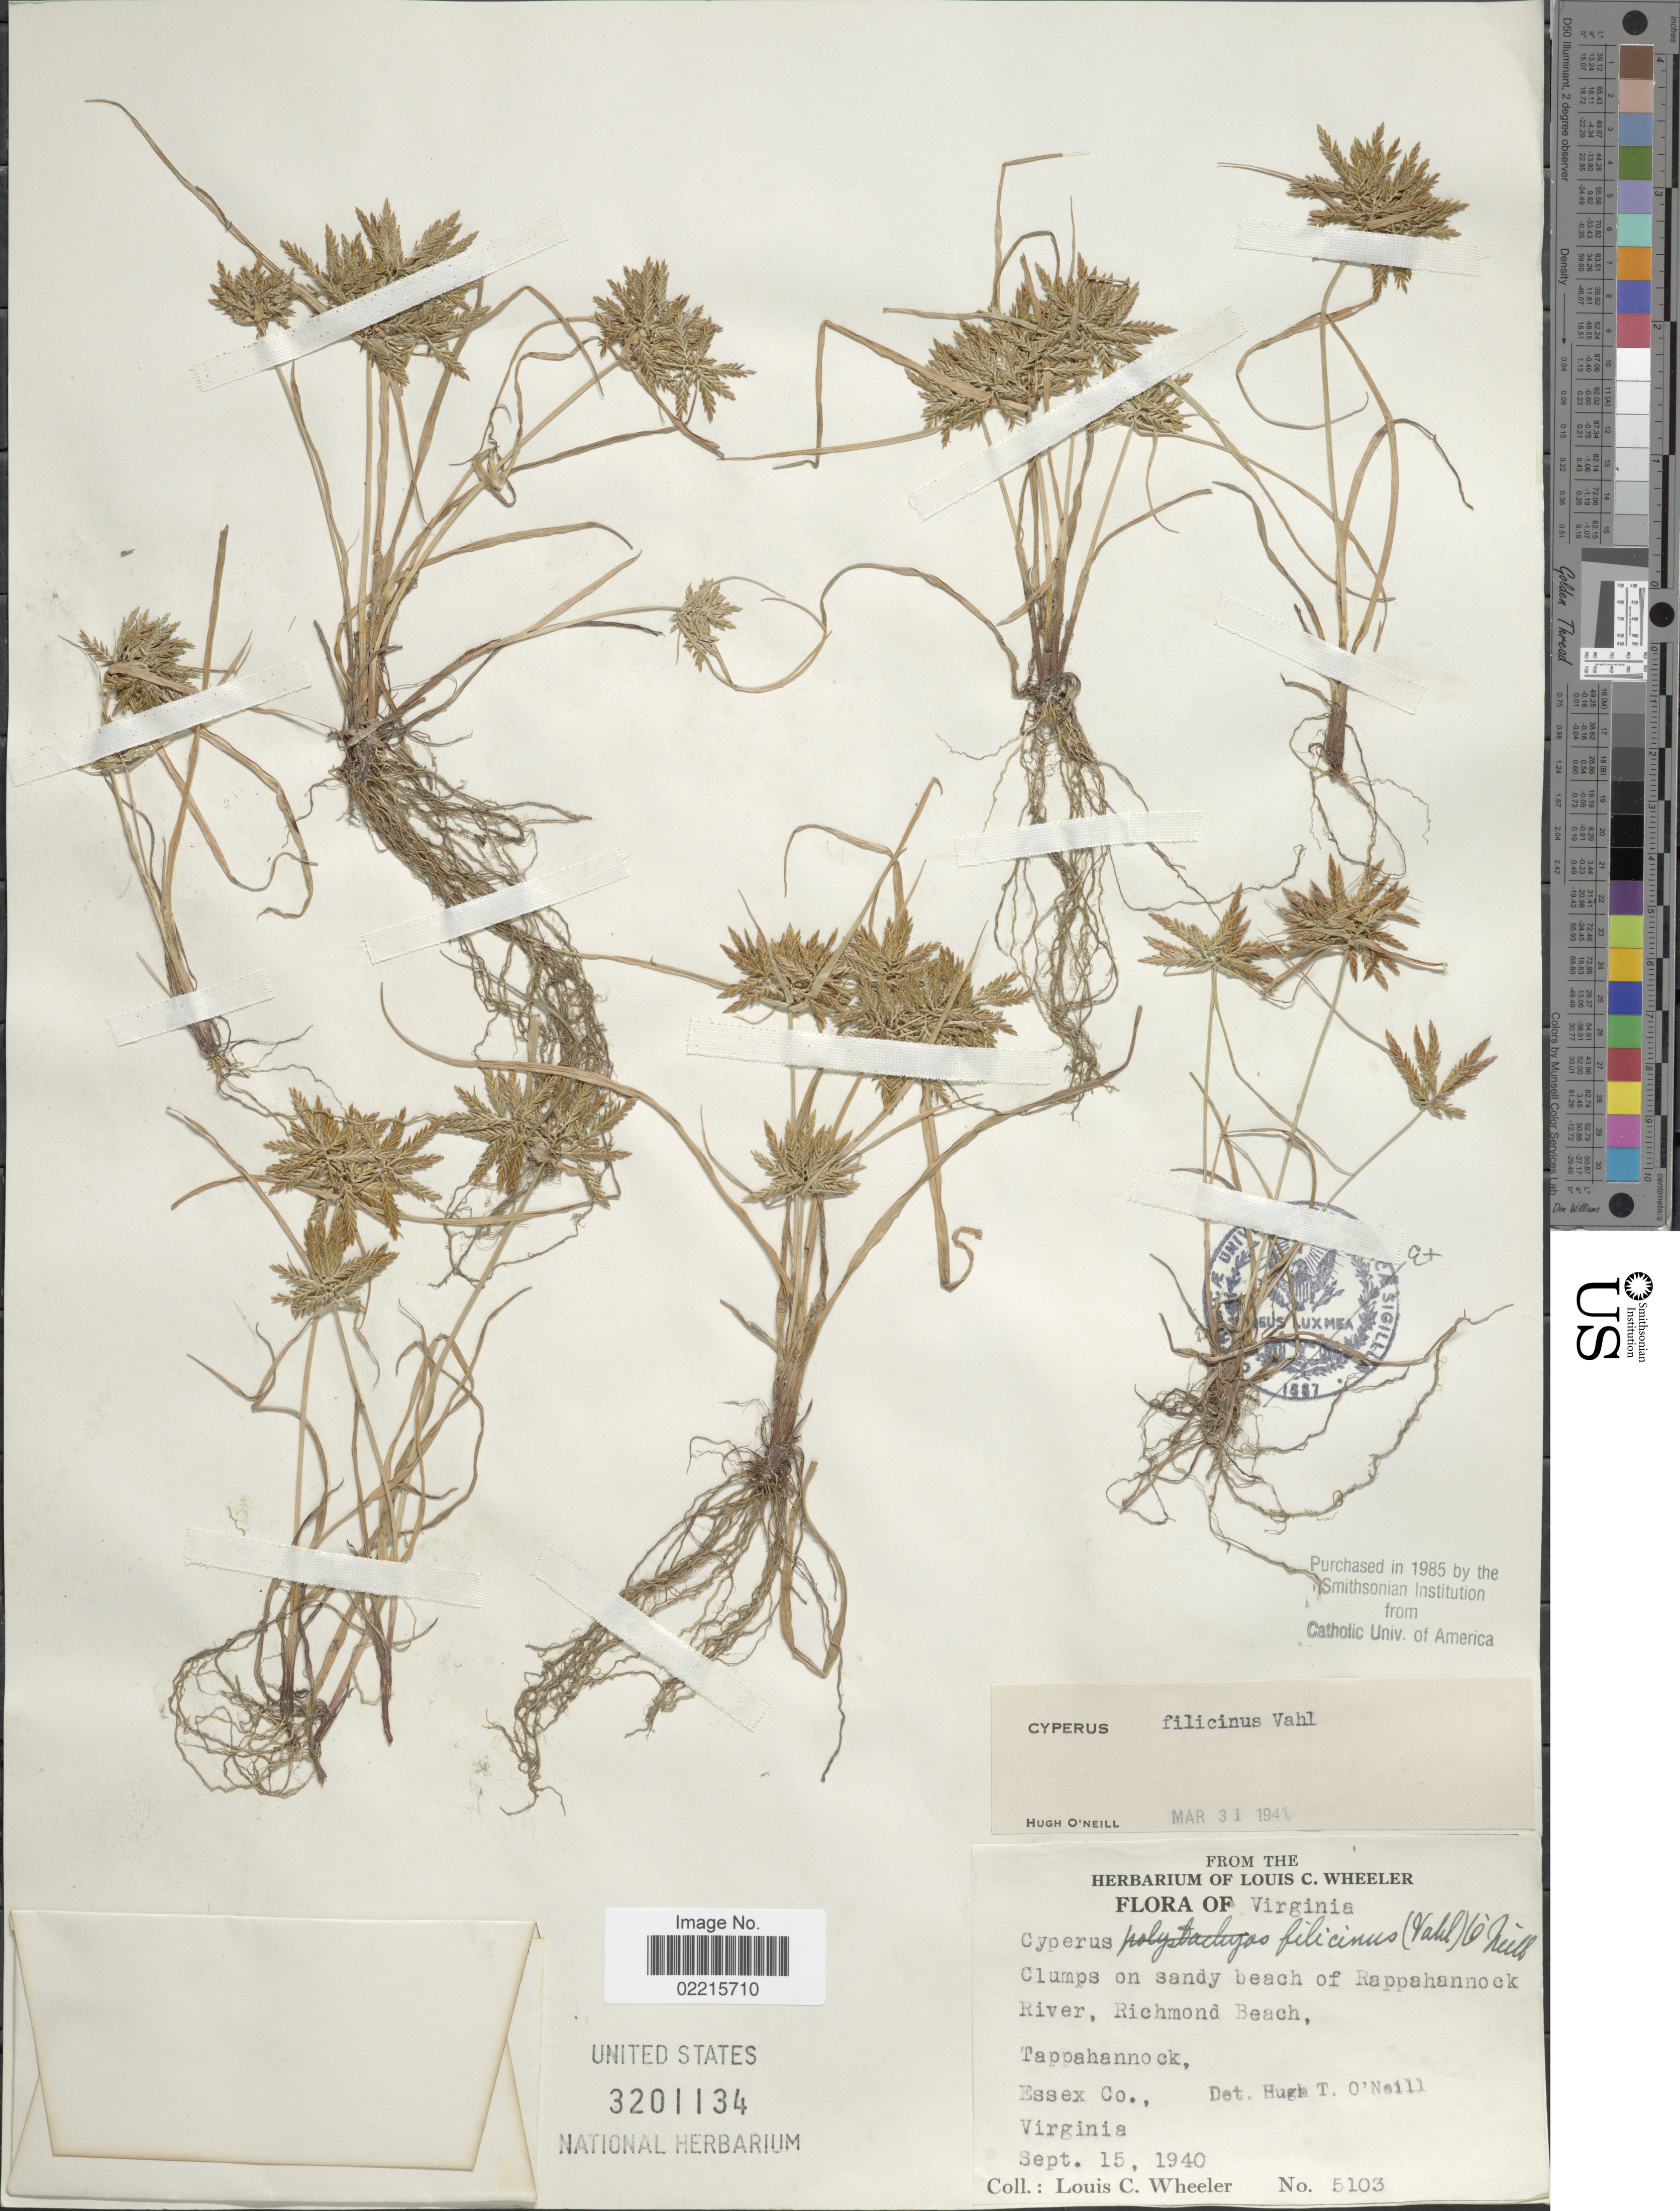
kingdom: Plantae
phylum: Tracheophyta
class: Liliopsida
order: Poales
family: Cyperaceae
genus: Cyperus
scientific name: Cyperus filicinus Vahl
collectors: L. C. Wheeler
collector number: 5103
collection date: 1940-09-15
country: United States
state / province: Virginia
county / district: Essex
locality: On sandy beach of Rappahannock River, Richmond Beach, Tappahannock Essex Co.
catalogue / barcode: US 3201134